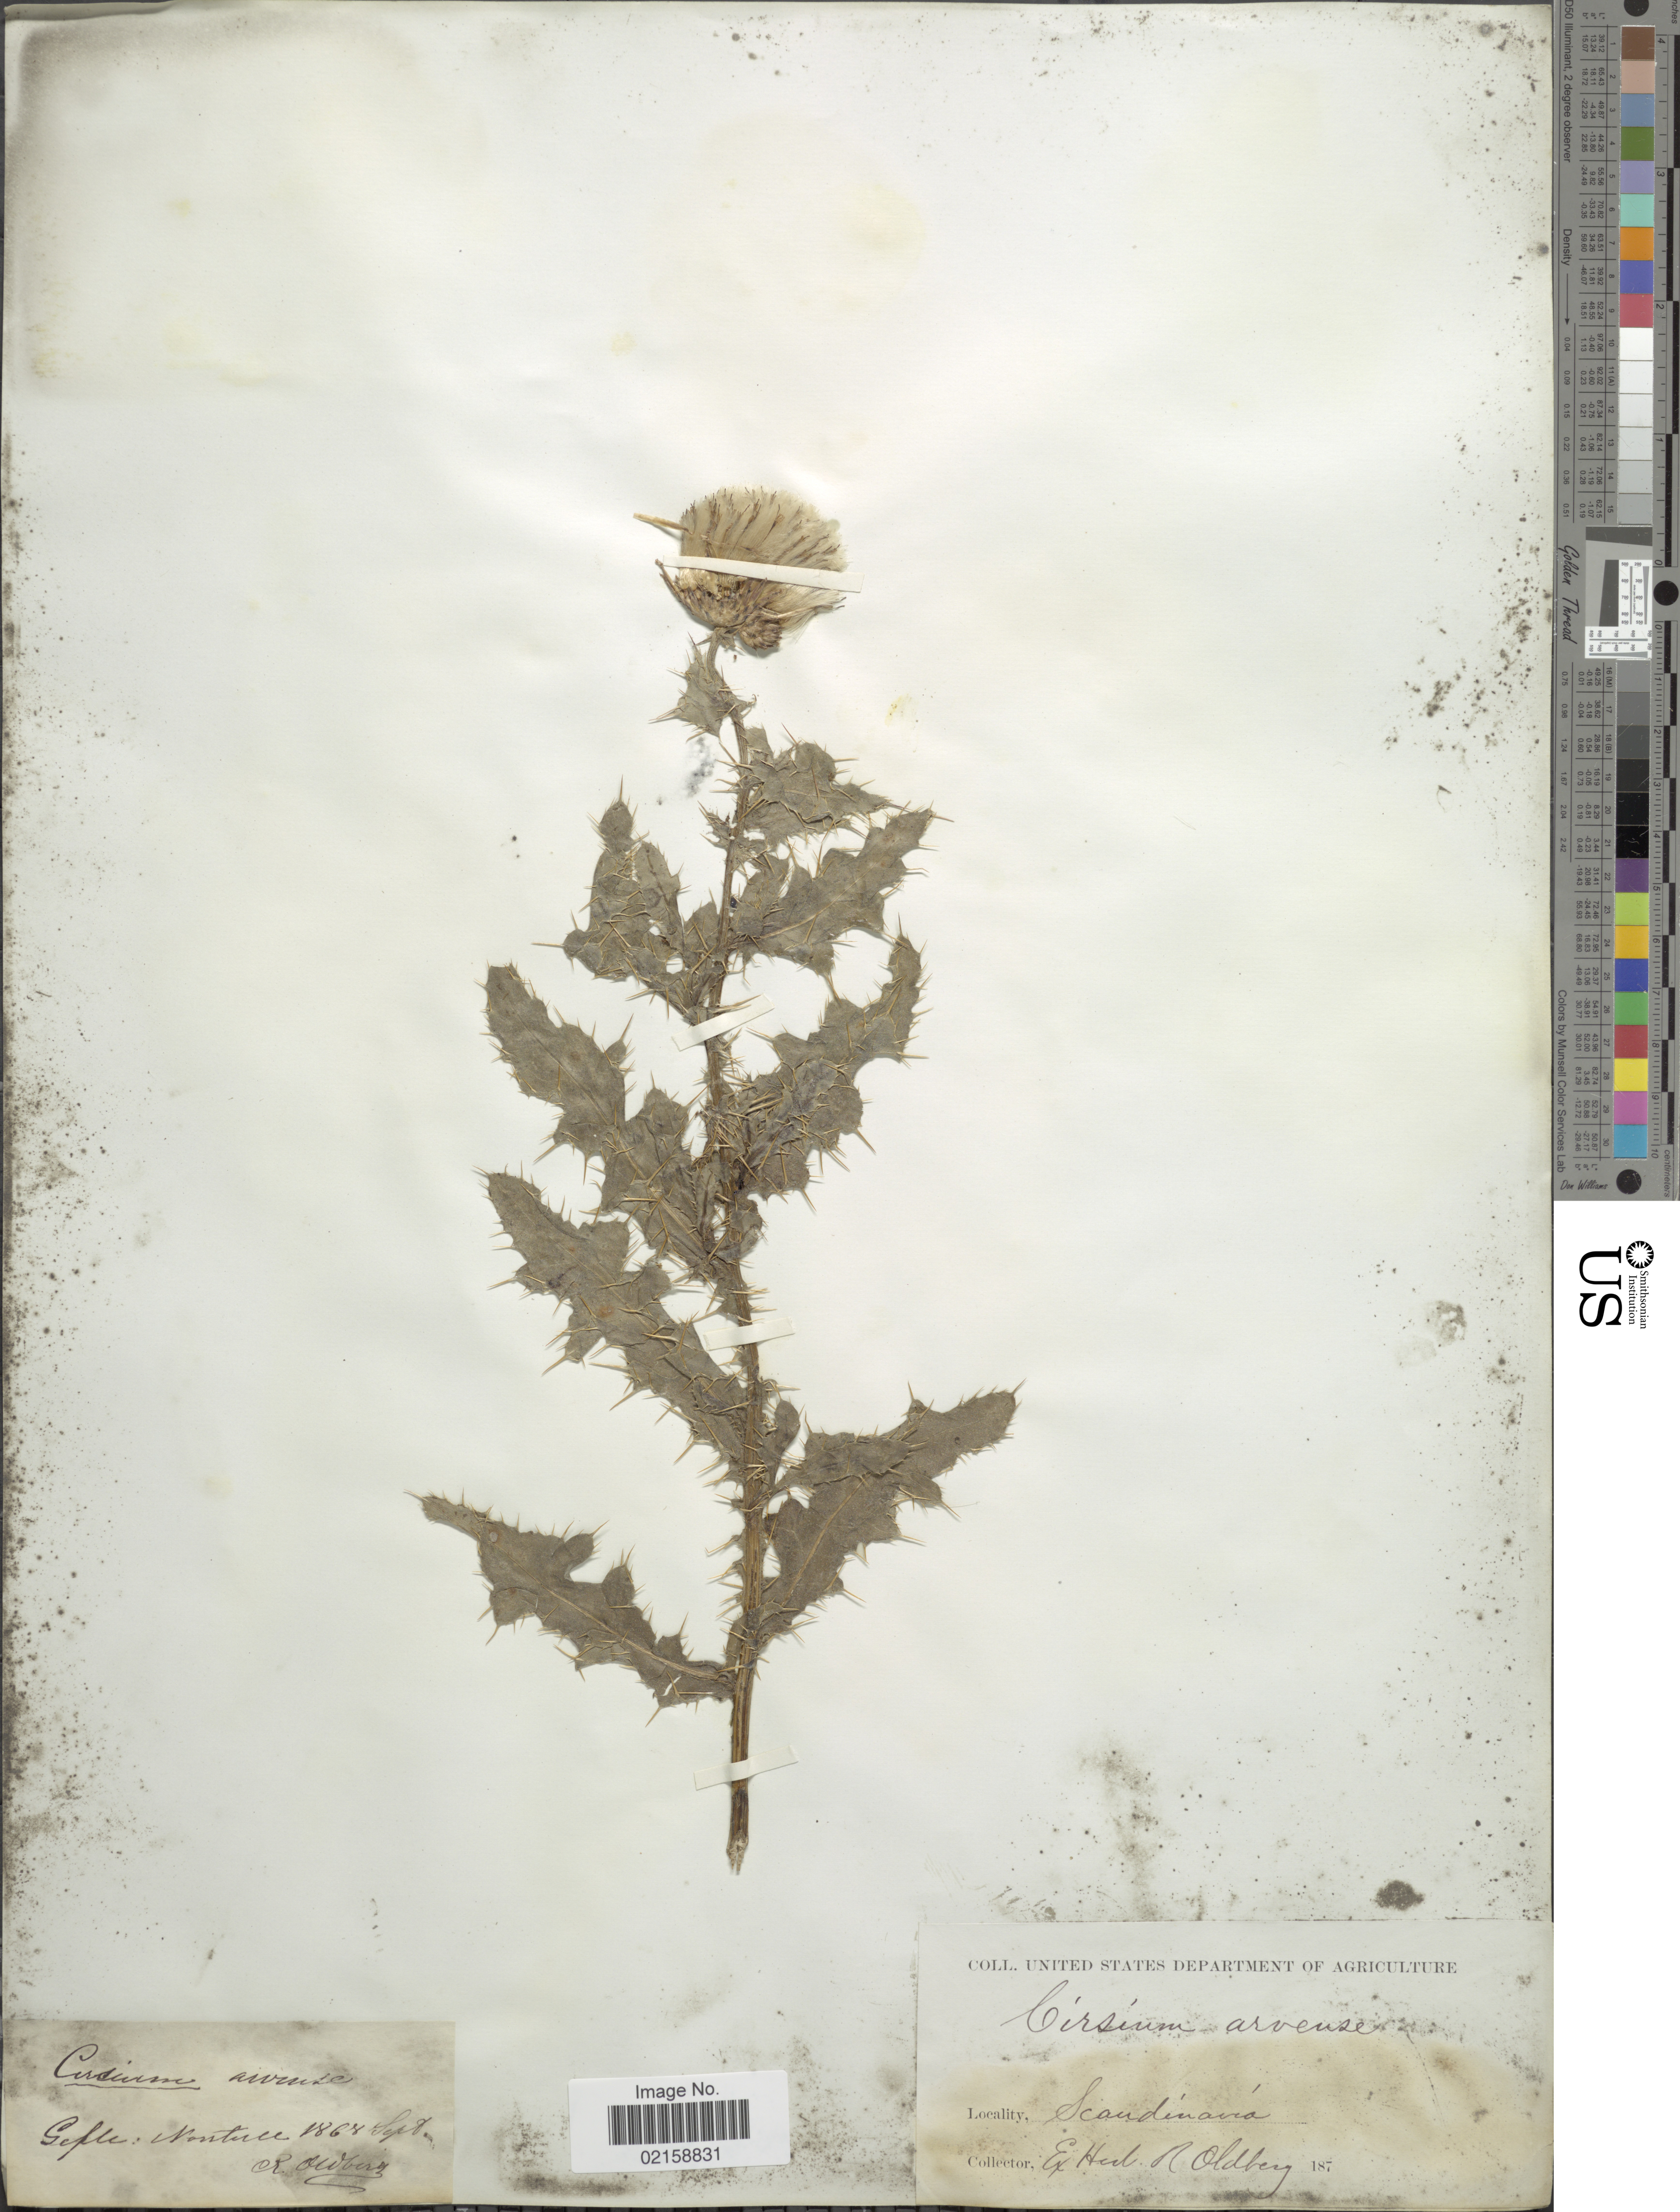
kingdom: Plantae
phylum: Tracheophyta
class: Magnoliopsida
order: Asterales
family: Asteraceae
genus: Cirsium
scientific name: Cirsium arvense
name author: (L.) Scop.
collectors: R. Oldberg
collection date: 1868-09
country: Sweden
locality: Scandinavia, Gefle: Norrtull.